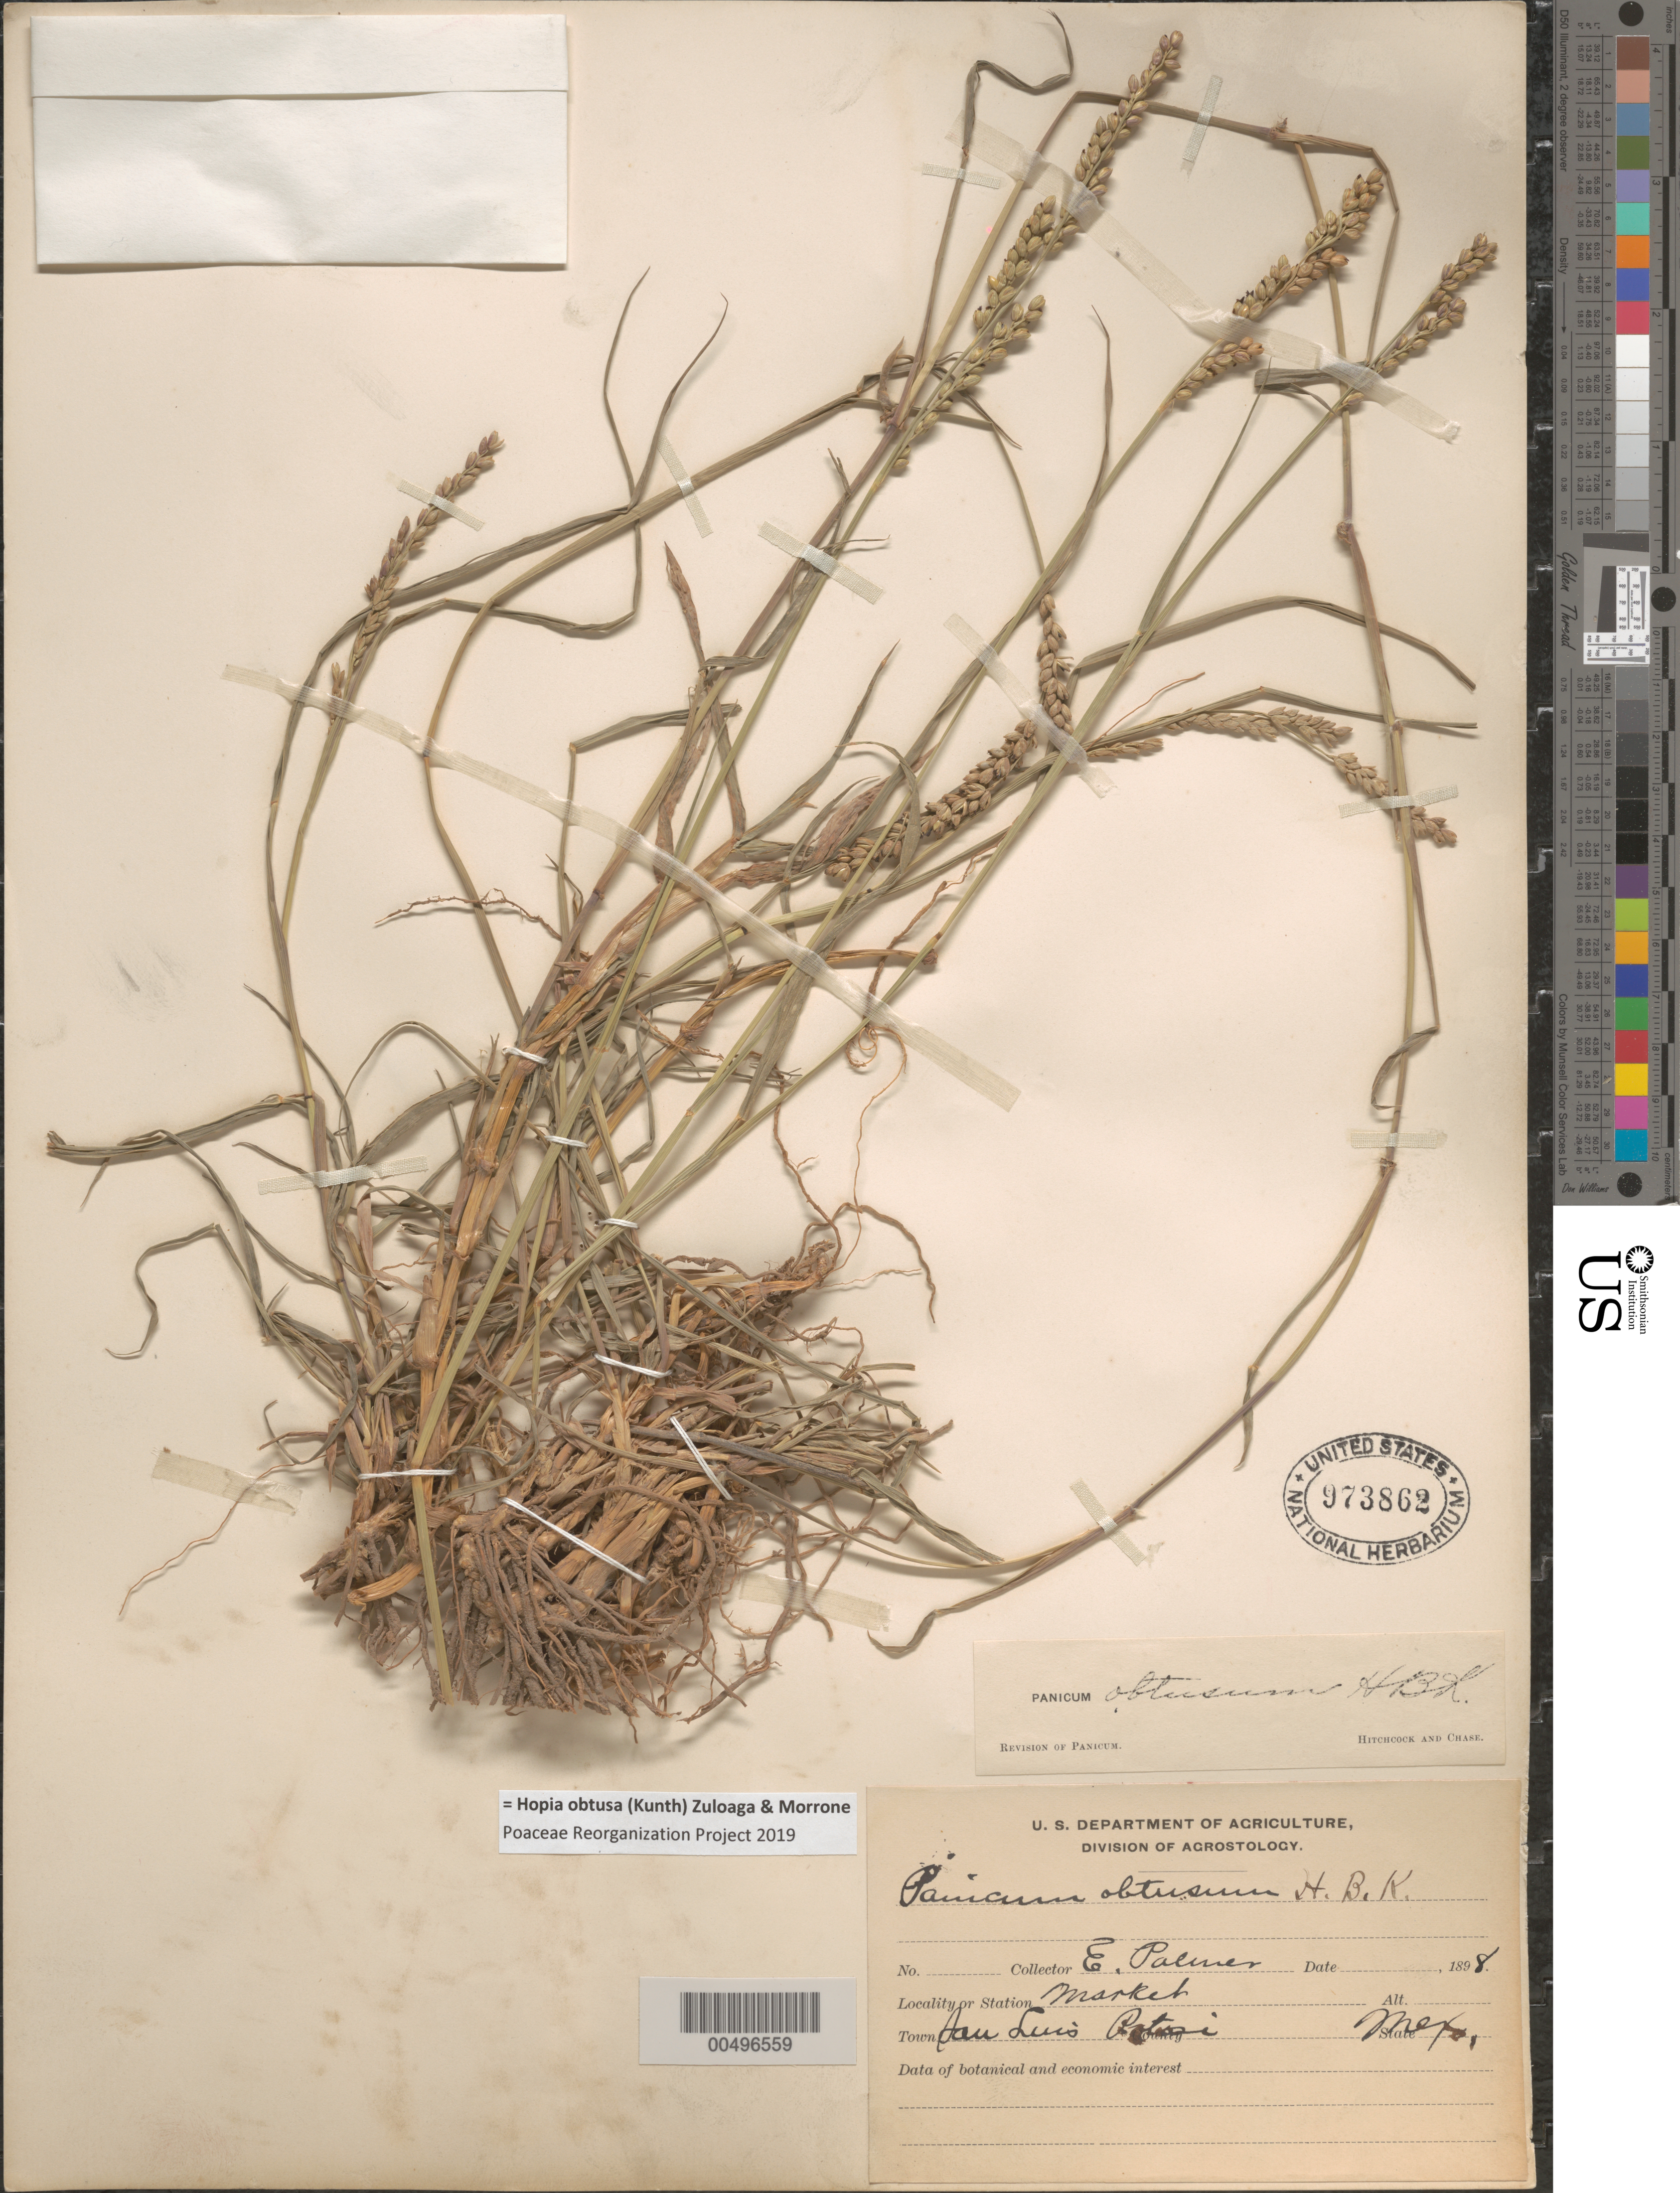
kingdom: Plantae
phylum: Tracheophyta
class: Liliopsida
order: Poales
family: Poaceae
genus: Panicum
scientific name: Panicum obtusum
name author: Kunth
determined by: Hitchcock, A. S.; Chase, [M.] A.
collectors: E. Palmer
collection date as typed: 1898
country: Mexico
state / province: San Luis Potosi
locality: Market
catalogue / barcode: US 973862